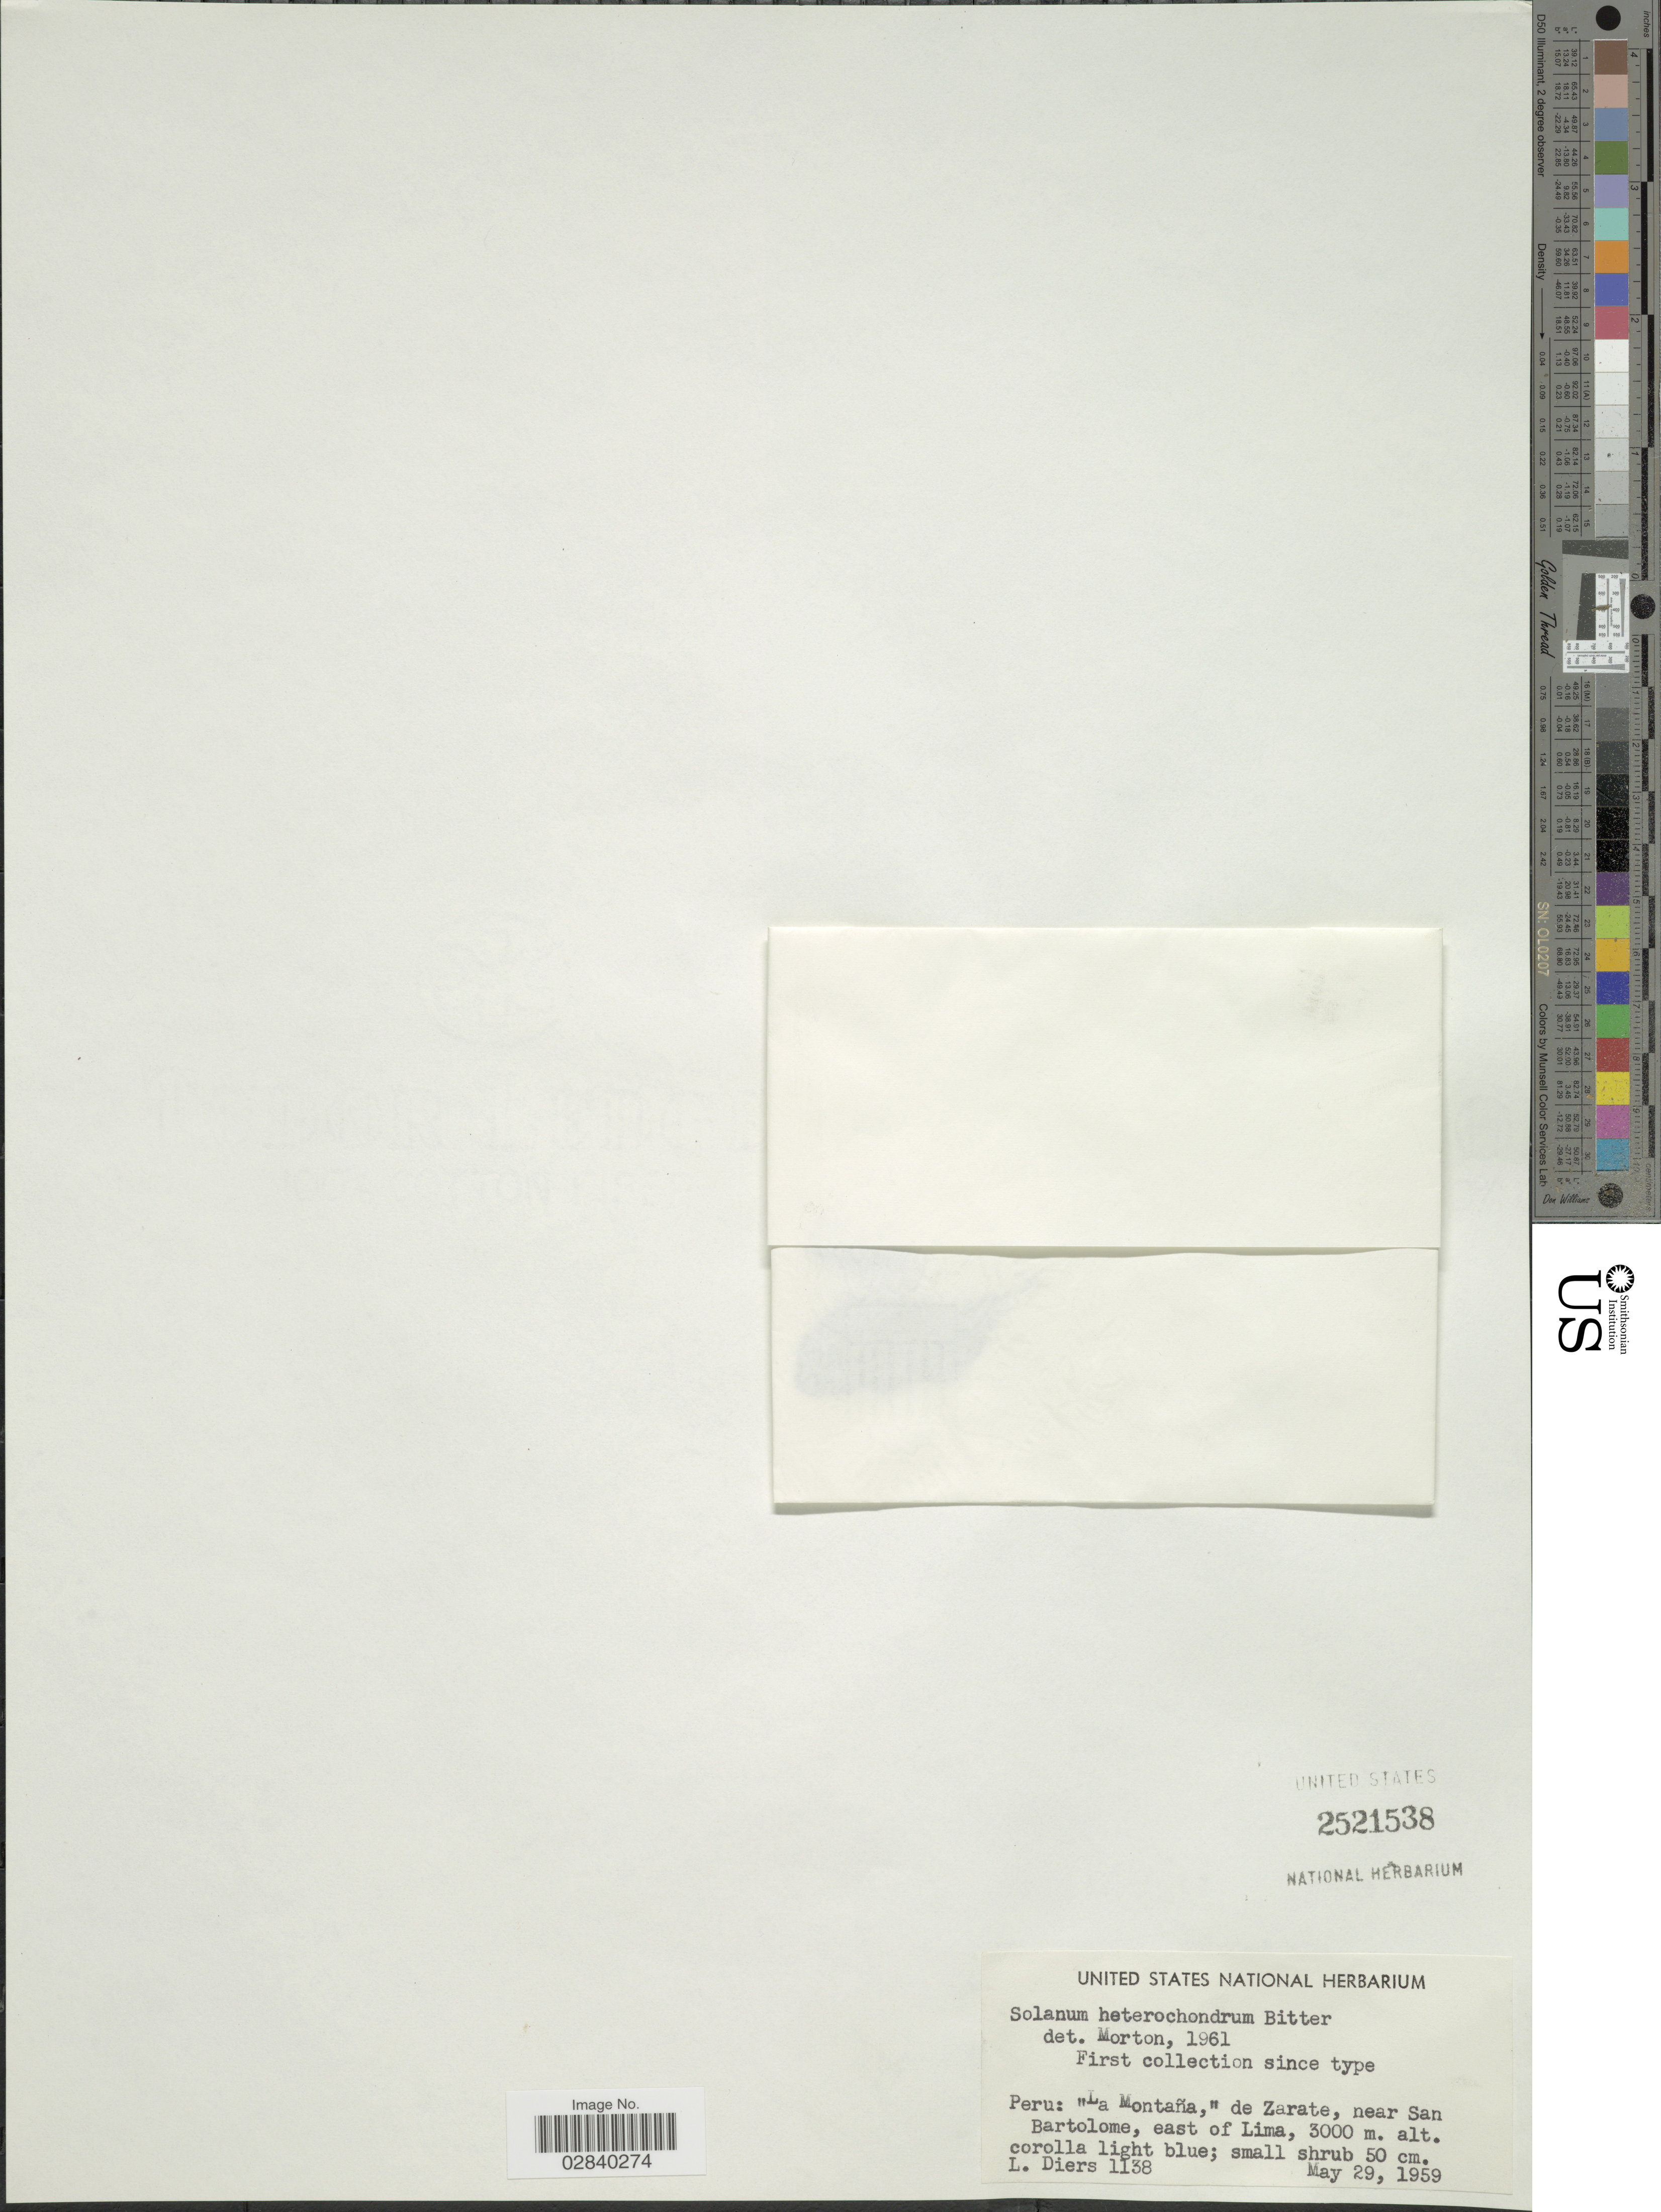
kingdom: Plantae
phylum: Tracheophyta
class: Magnoliopsida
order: Solanales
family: Solanaceae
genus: Lycianthes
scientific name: Lycianthes heterochondra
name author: (Bitter) Bitter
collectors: L. Diers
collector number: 1138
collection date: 1959-05-29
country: Peru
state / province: Lima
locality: La Montaña,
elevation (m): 3000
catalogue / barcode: US 2521538